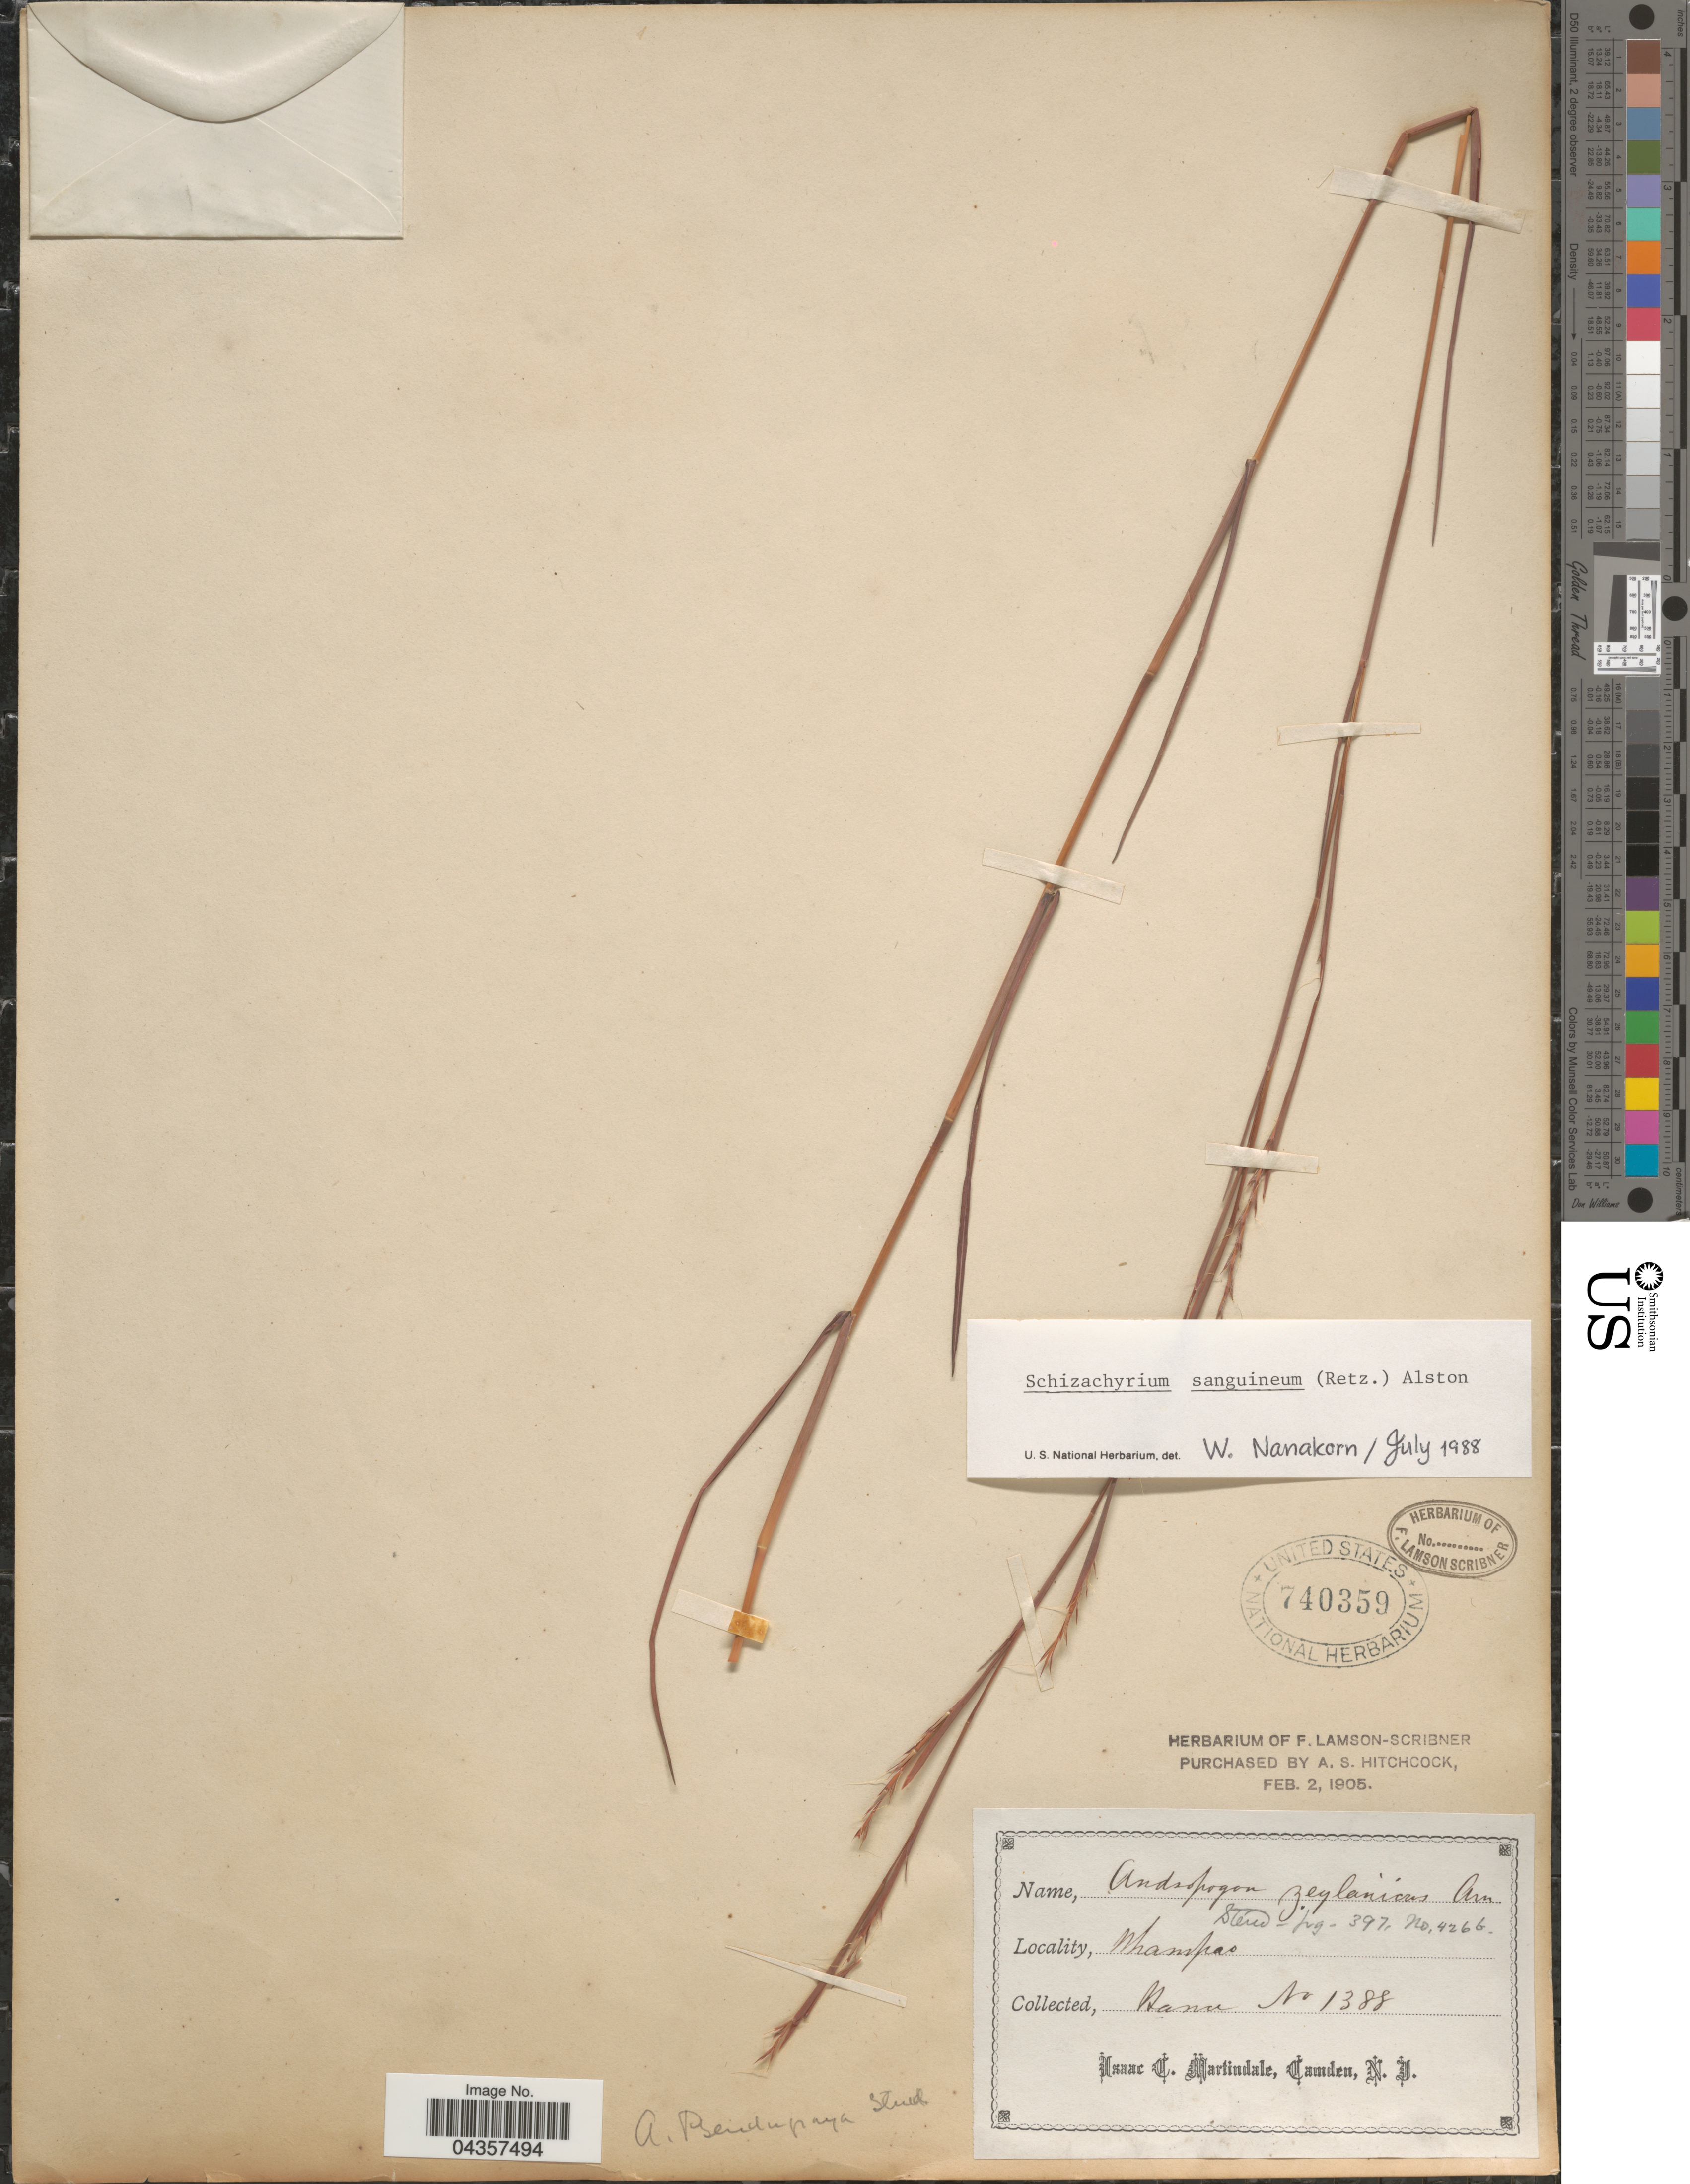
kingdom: Plantae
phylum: Tracheophyta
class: Liliopsida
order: Poales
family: Poaceae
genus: Schizachyrium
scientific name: Schizachyrium sanguineum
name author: (Retz.) Alston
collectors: Hann.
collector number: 1388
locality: Whampao.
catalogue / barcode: US 740359